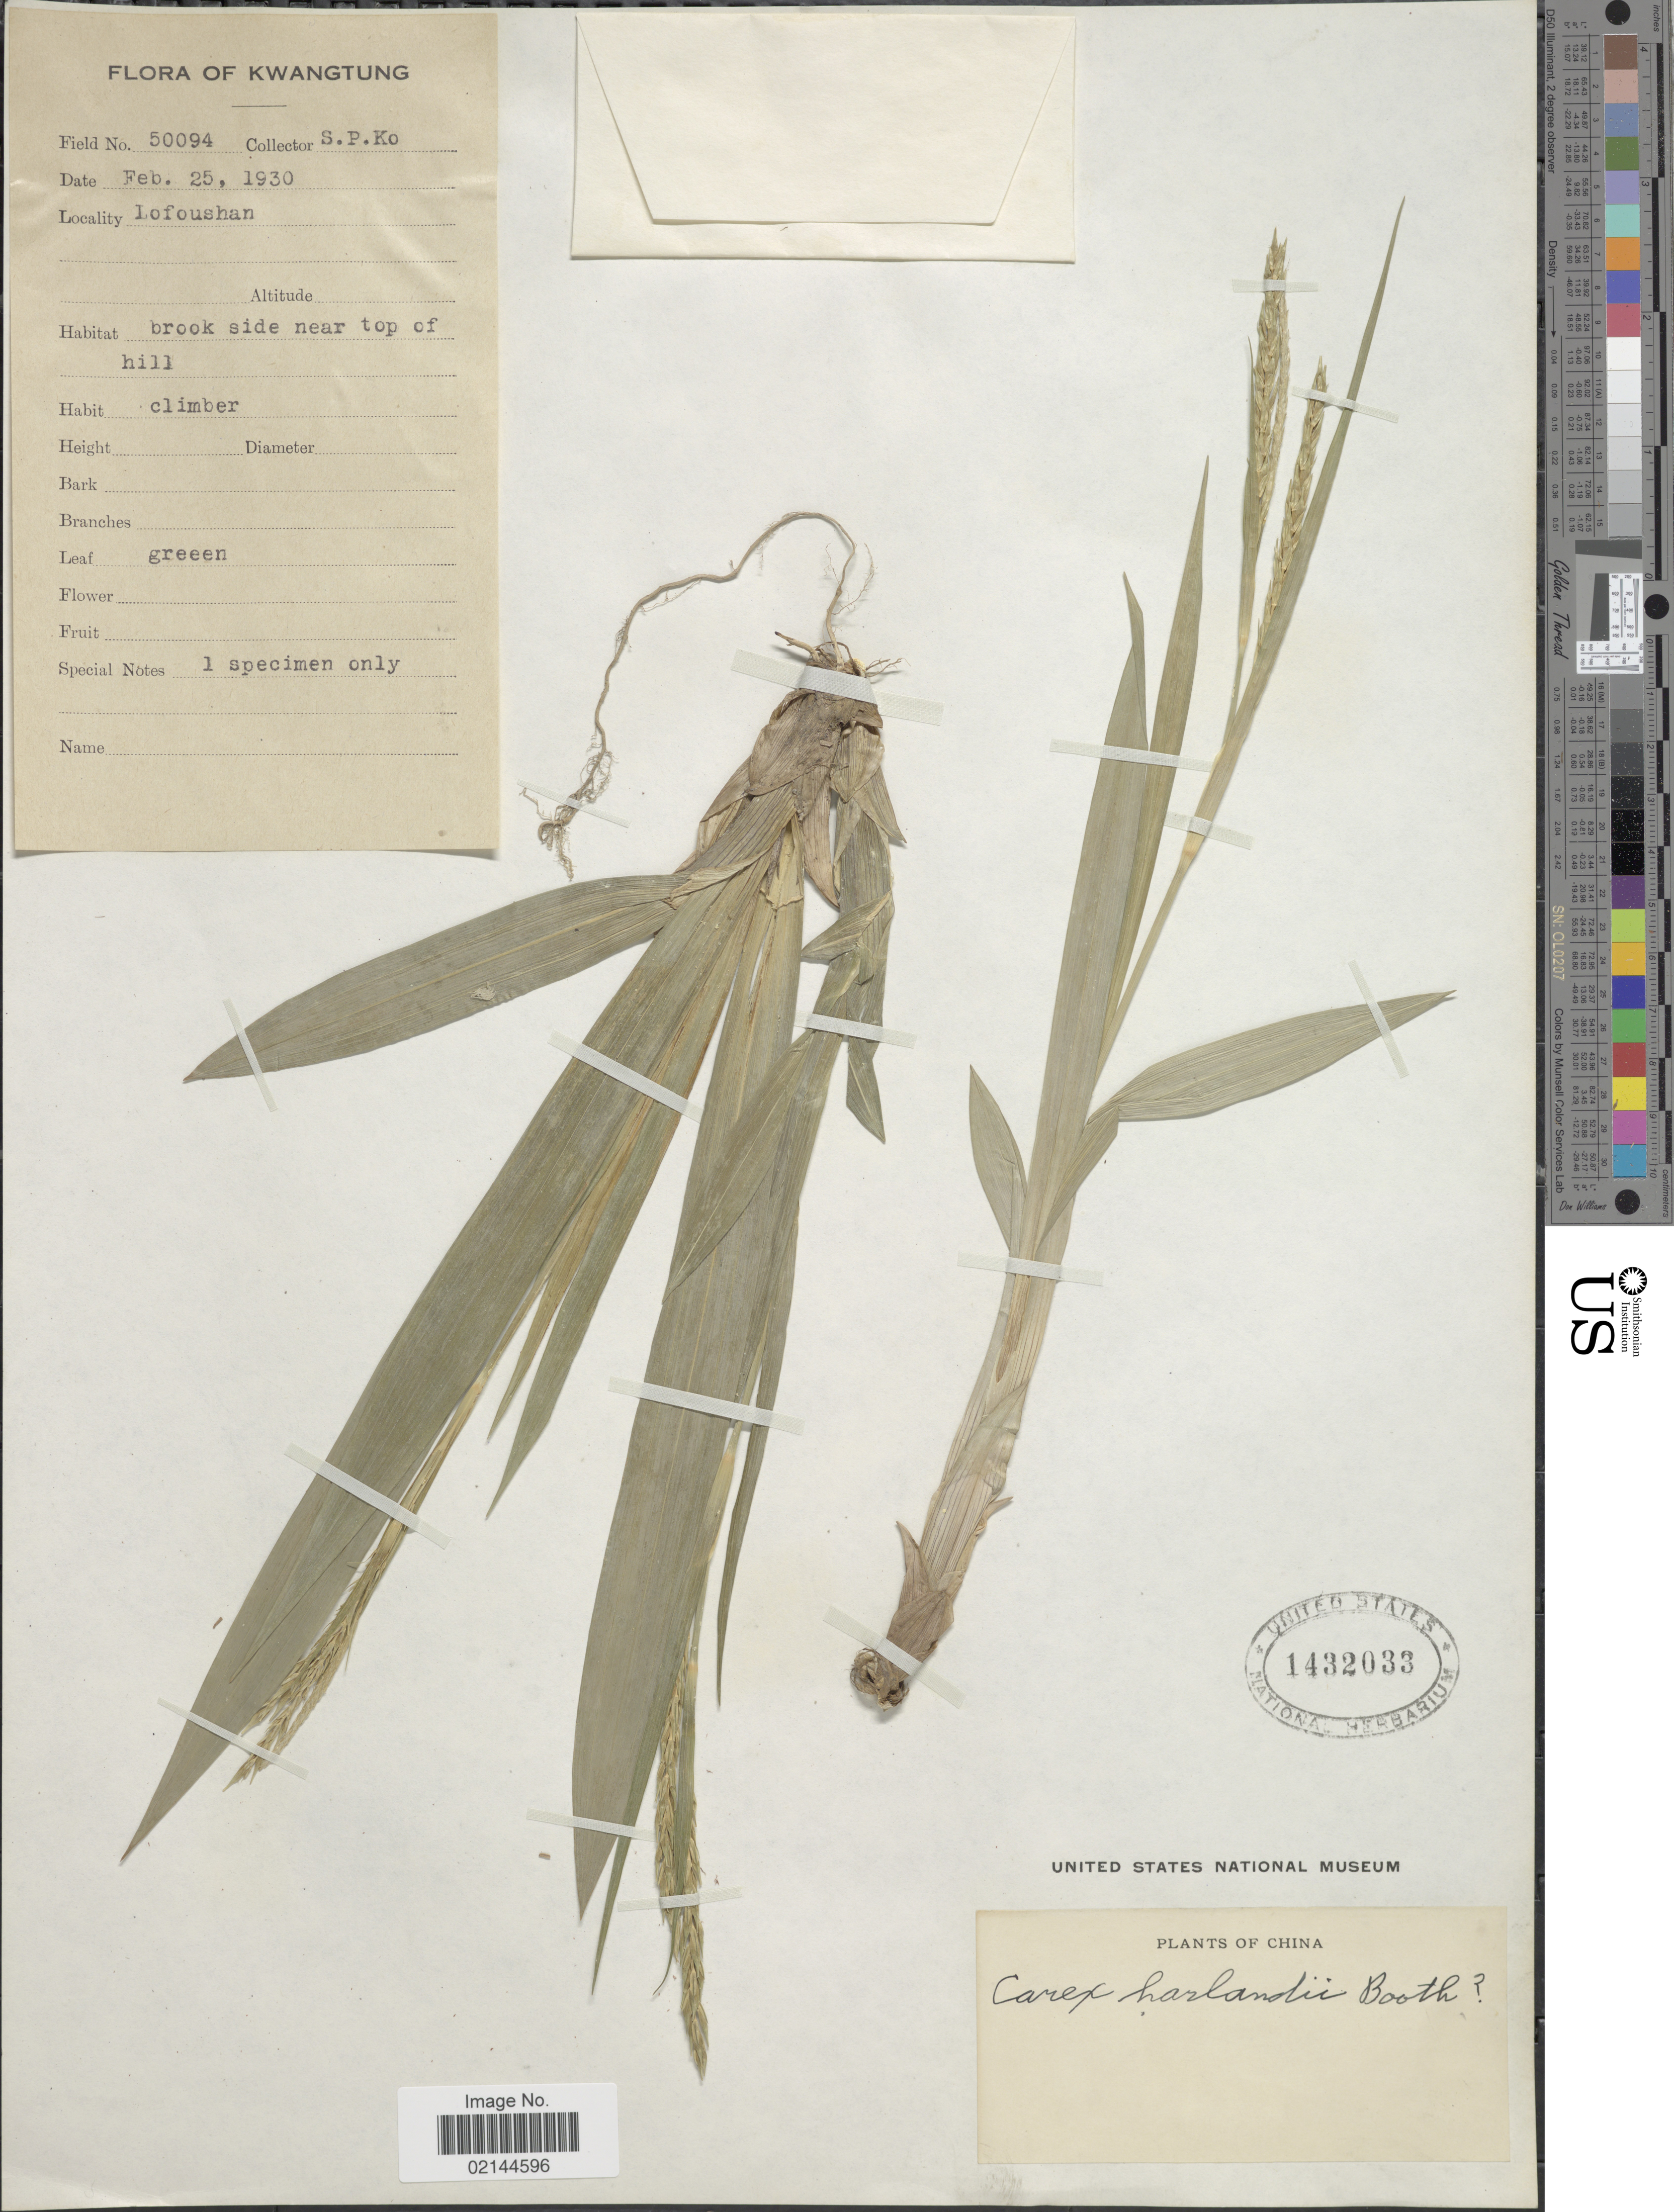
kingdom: Plantae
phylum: Tracheophyta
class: Liliopsida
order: Poales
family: Cyperaceae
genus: Carex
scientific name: Carex harlandii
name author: Boott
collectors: S. P. Ko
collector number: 50094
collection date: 1930-02-25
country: China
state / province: Guangdong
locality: Kwangtung. Lofoushan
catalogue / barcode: US 1432033